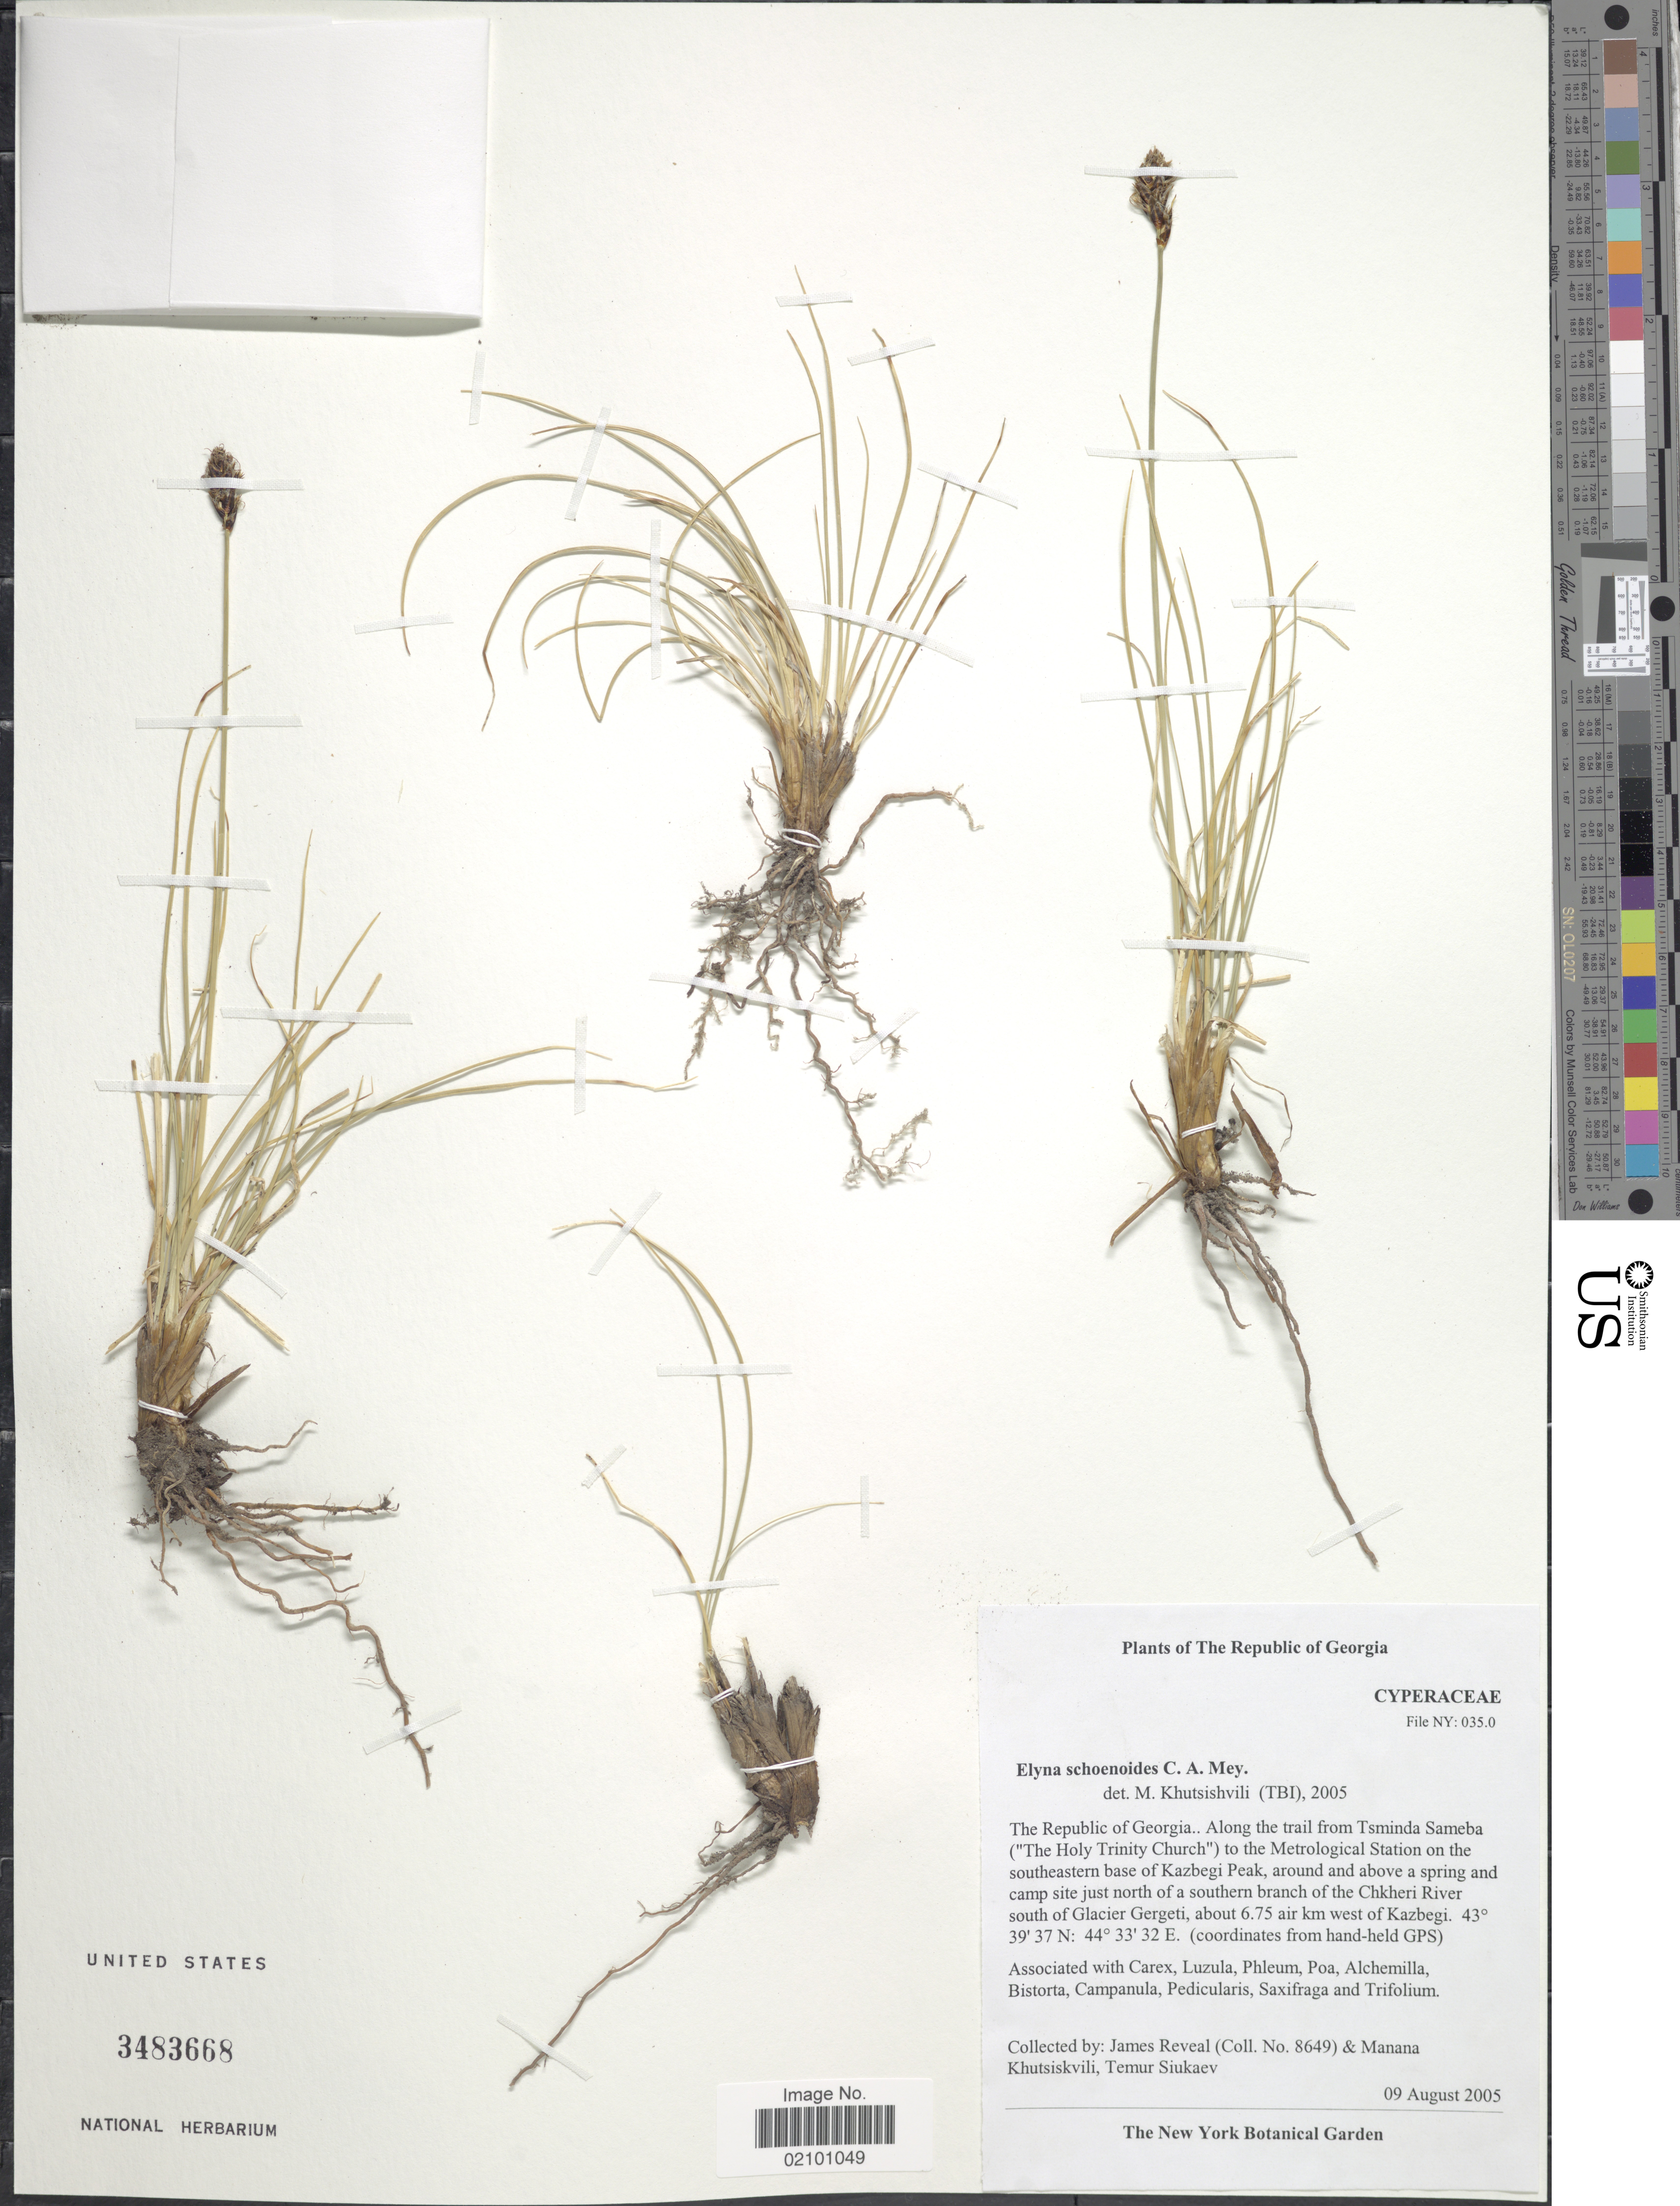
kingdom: Plantae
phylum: Tracheophyta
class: Liliopsida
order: Poales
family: Cyperaceae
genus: Carex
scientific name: Carex deasyi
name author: (C.B. Clarke) O. Yano & S.R. Zhang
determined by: Strong, M. T., (US), Smithsonian Institution - National Museum of Natural History (UNITED STATES)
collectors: J. Reveal, M. Khutsiskvili & T. Siukaev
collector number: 8649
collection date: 2005-08-09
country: Georgia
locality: Republic of Georgia, along the trail from Tsminda Sameba (The Holy Trinity Church) to the Metrological Station on the southeastern base of Kazbegi Peak, around and above a spring and camp site just north of a southern branch of the Chkheri River south of Glacier Gergeti, about 6.7 air km west of Kazbegi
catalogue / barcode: US 3483668